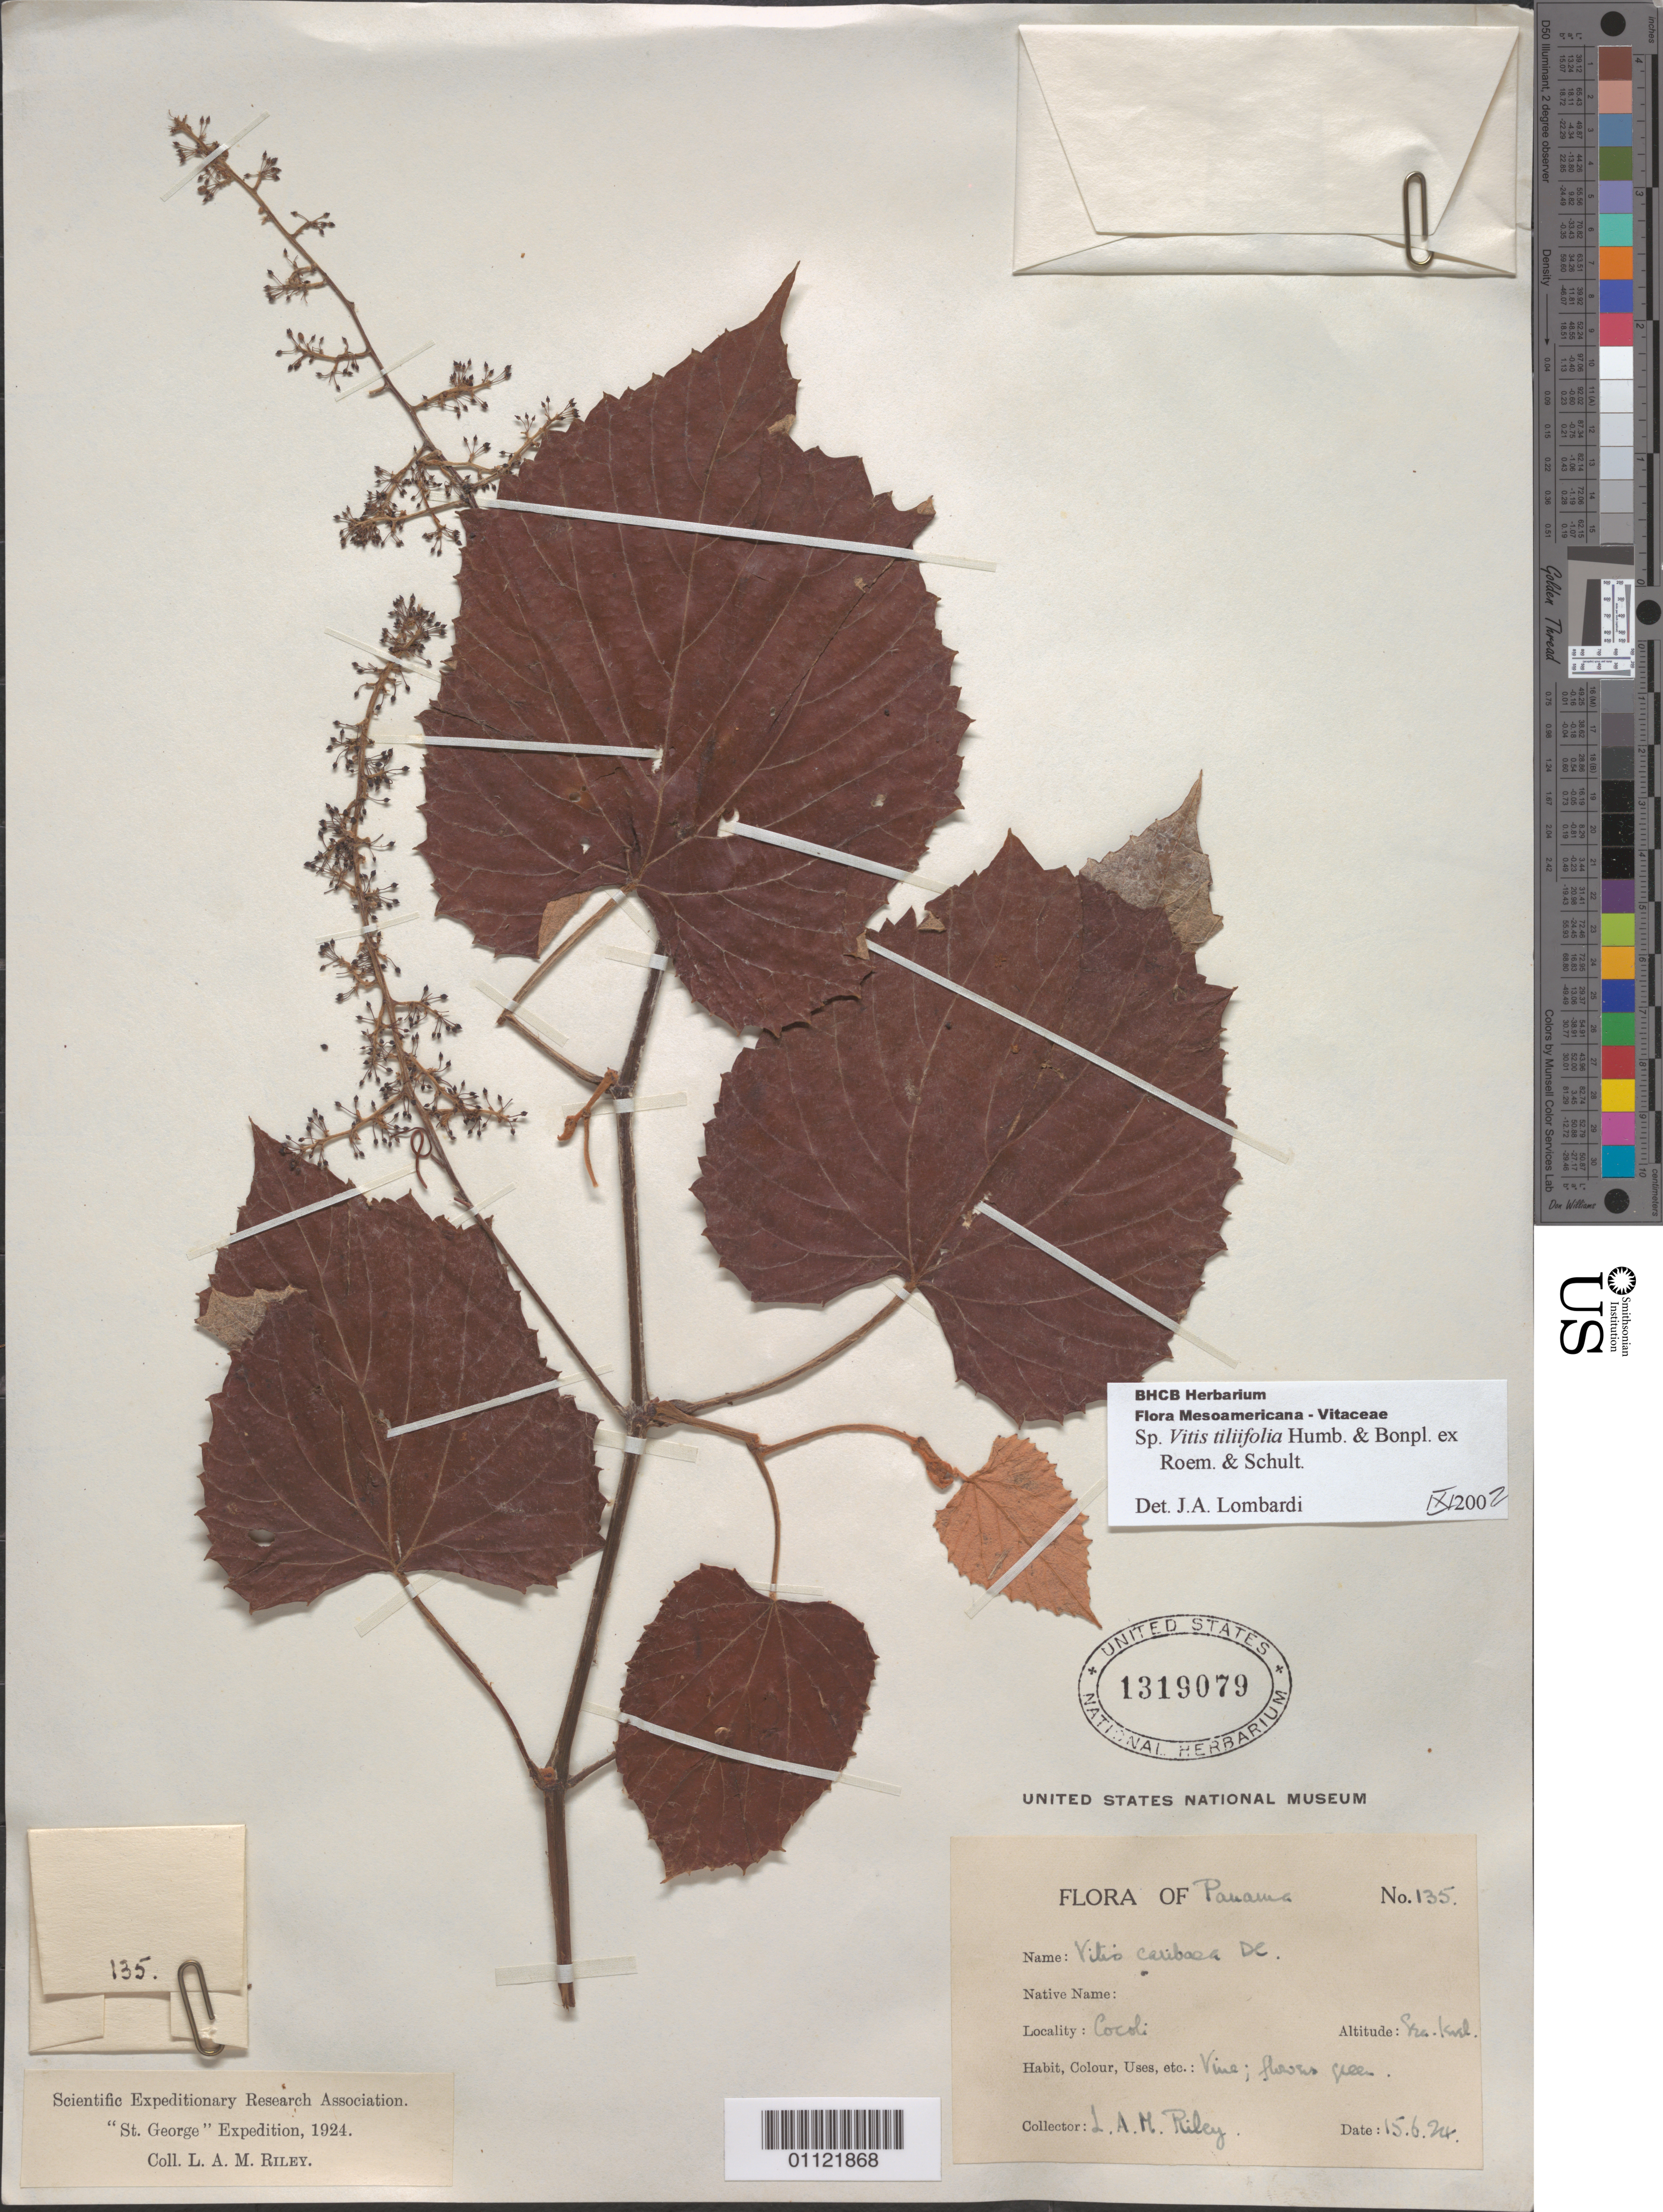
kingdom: Plantae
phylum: Tracheophyta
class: Magnoliopsida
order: Vitales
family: Vitaceae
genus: Vitis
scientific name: Vitis tiliifolia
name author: Humb. & Bonpl. ex Schult.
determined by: Lombardi, Julio A.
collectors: L. A. M. Riley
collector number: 135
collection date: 1924-06-15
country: Panama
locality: Cocol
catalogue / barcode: US 1319079